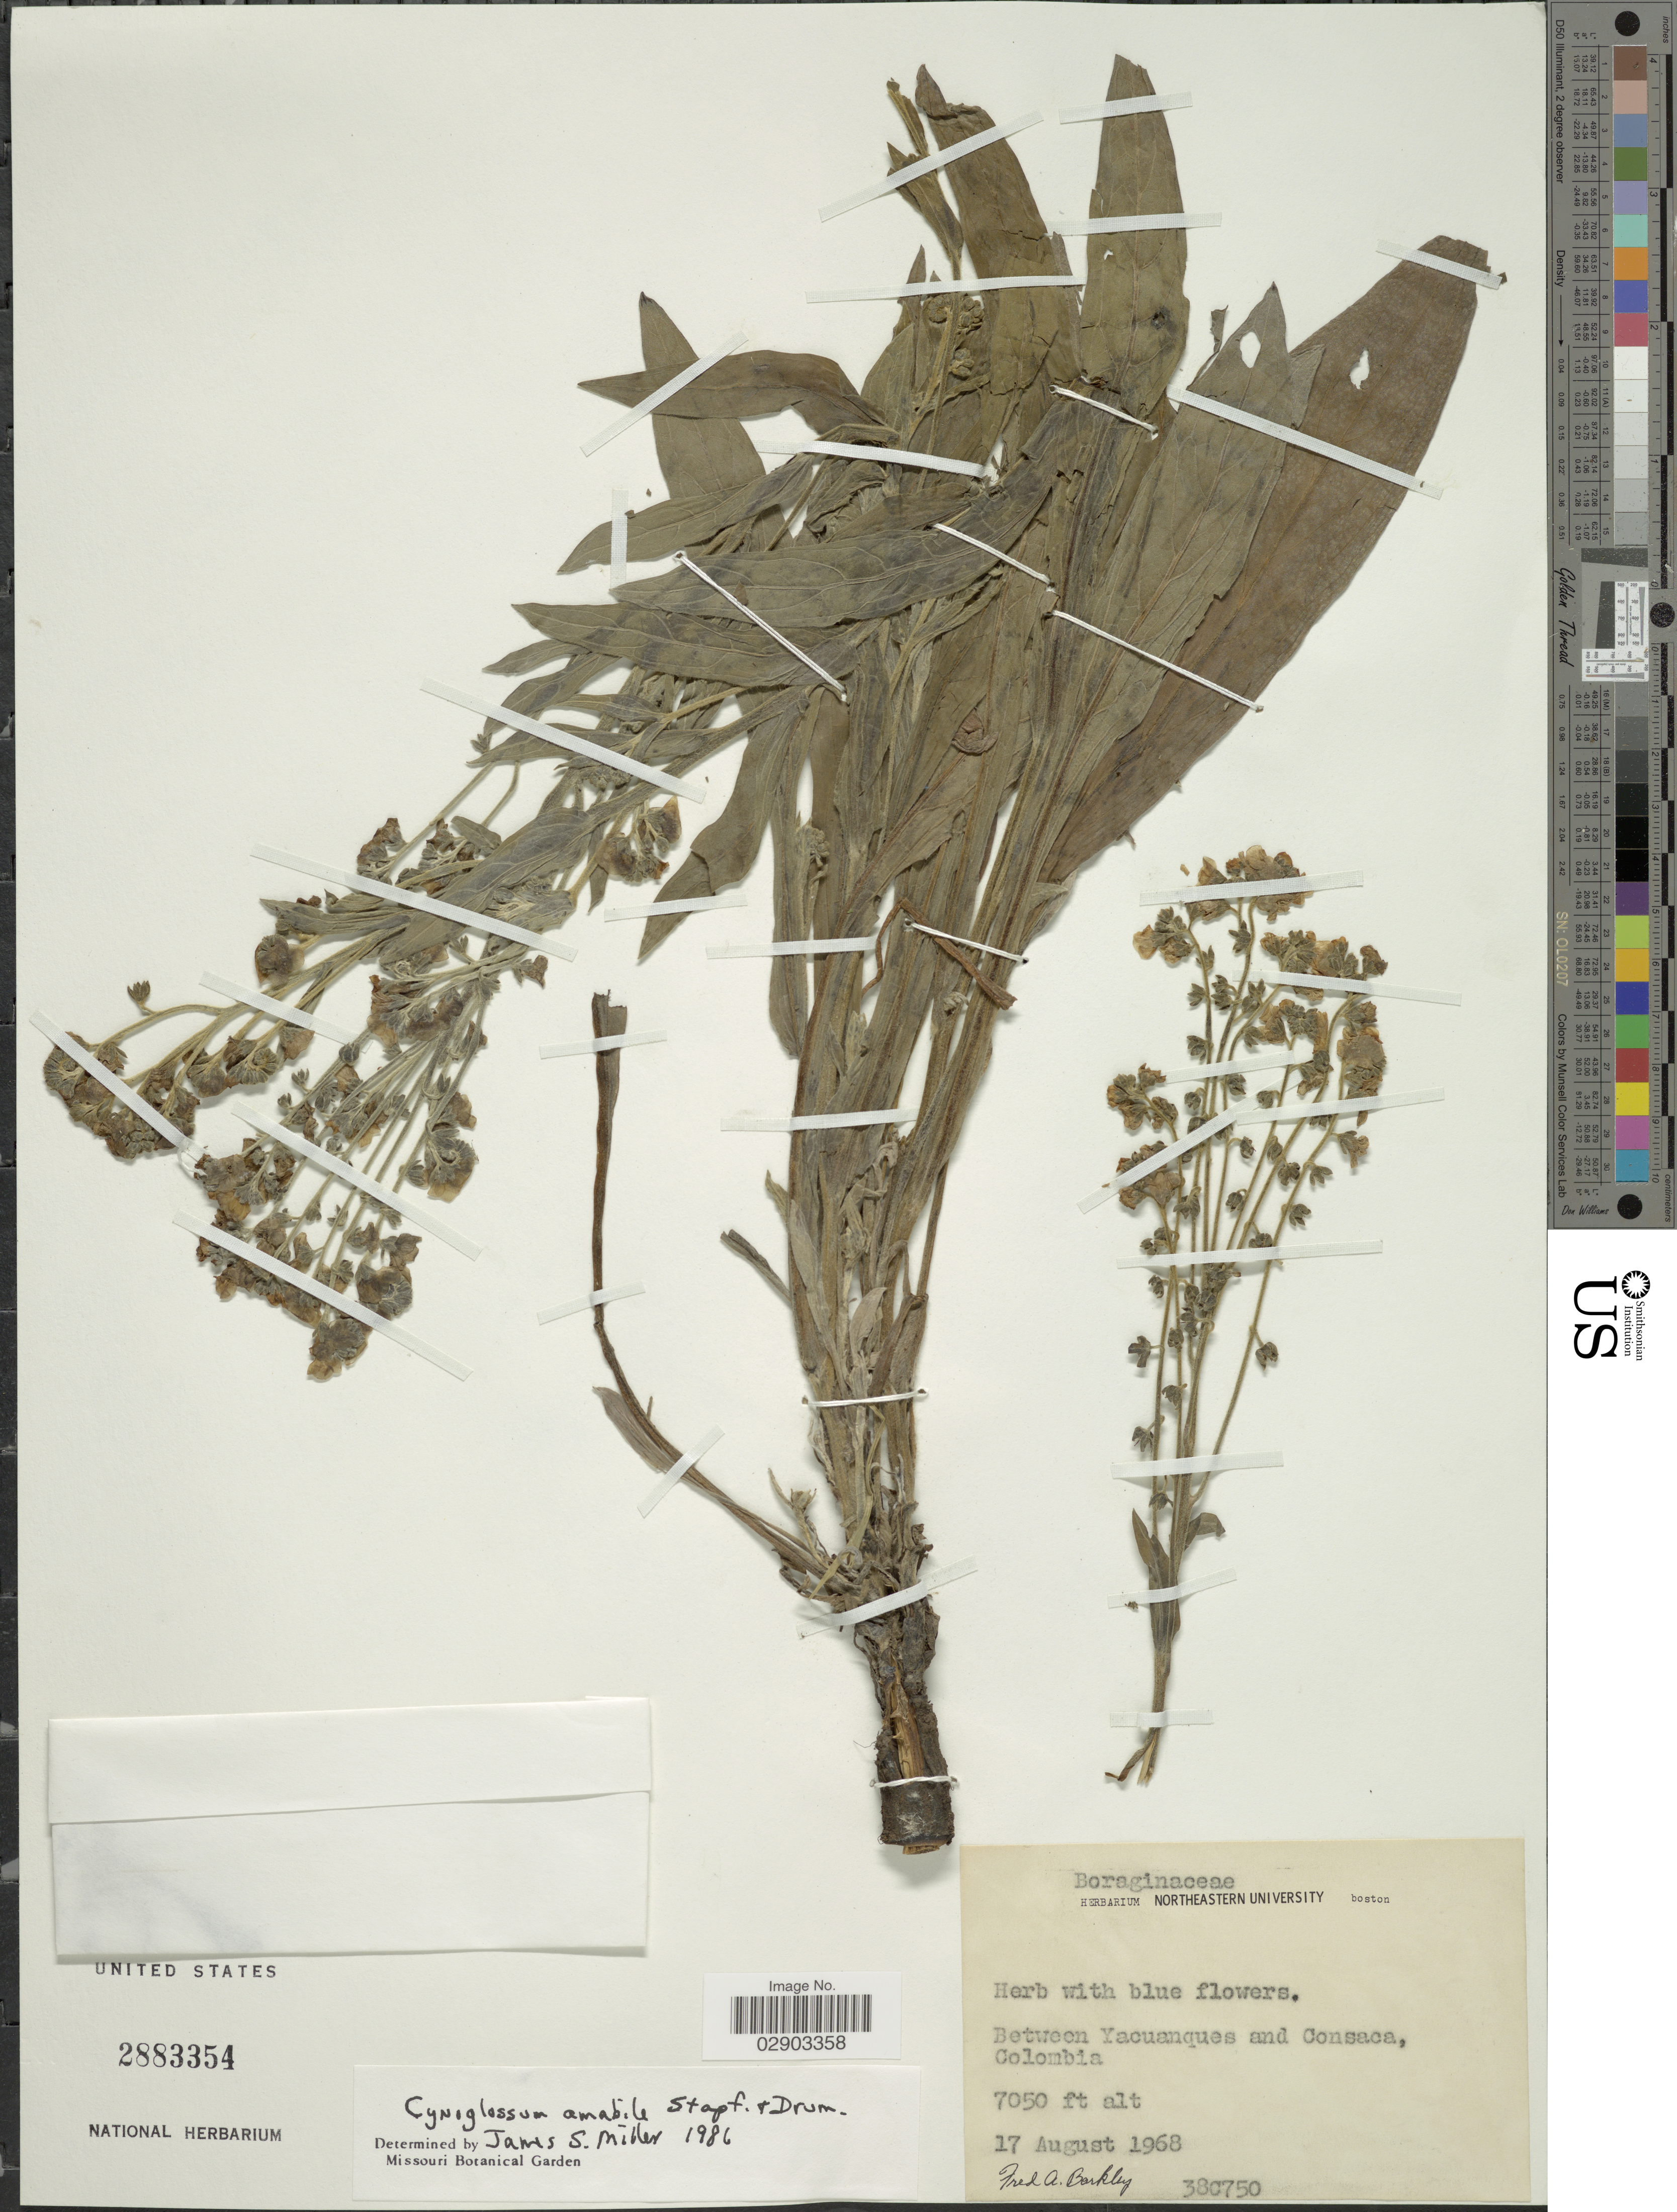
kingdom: Plantae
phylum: Tracheophyta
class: Magnoliopsida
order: Boraginales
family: Boraginaceae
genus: Cynoglossum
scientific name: Cynoglossum amabile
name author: Stapf & J.R. Drumm.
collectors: F. A. Barkley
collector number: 380750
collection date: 1968-08-17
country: Colombia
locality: Between Yacuanques and Consaca.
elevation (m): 2149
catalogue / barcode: US 2883354